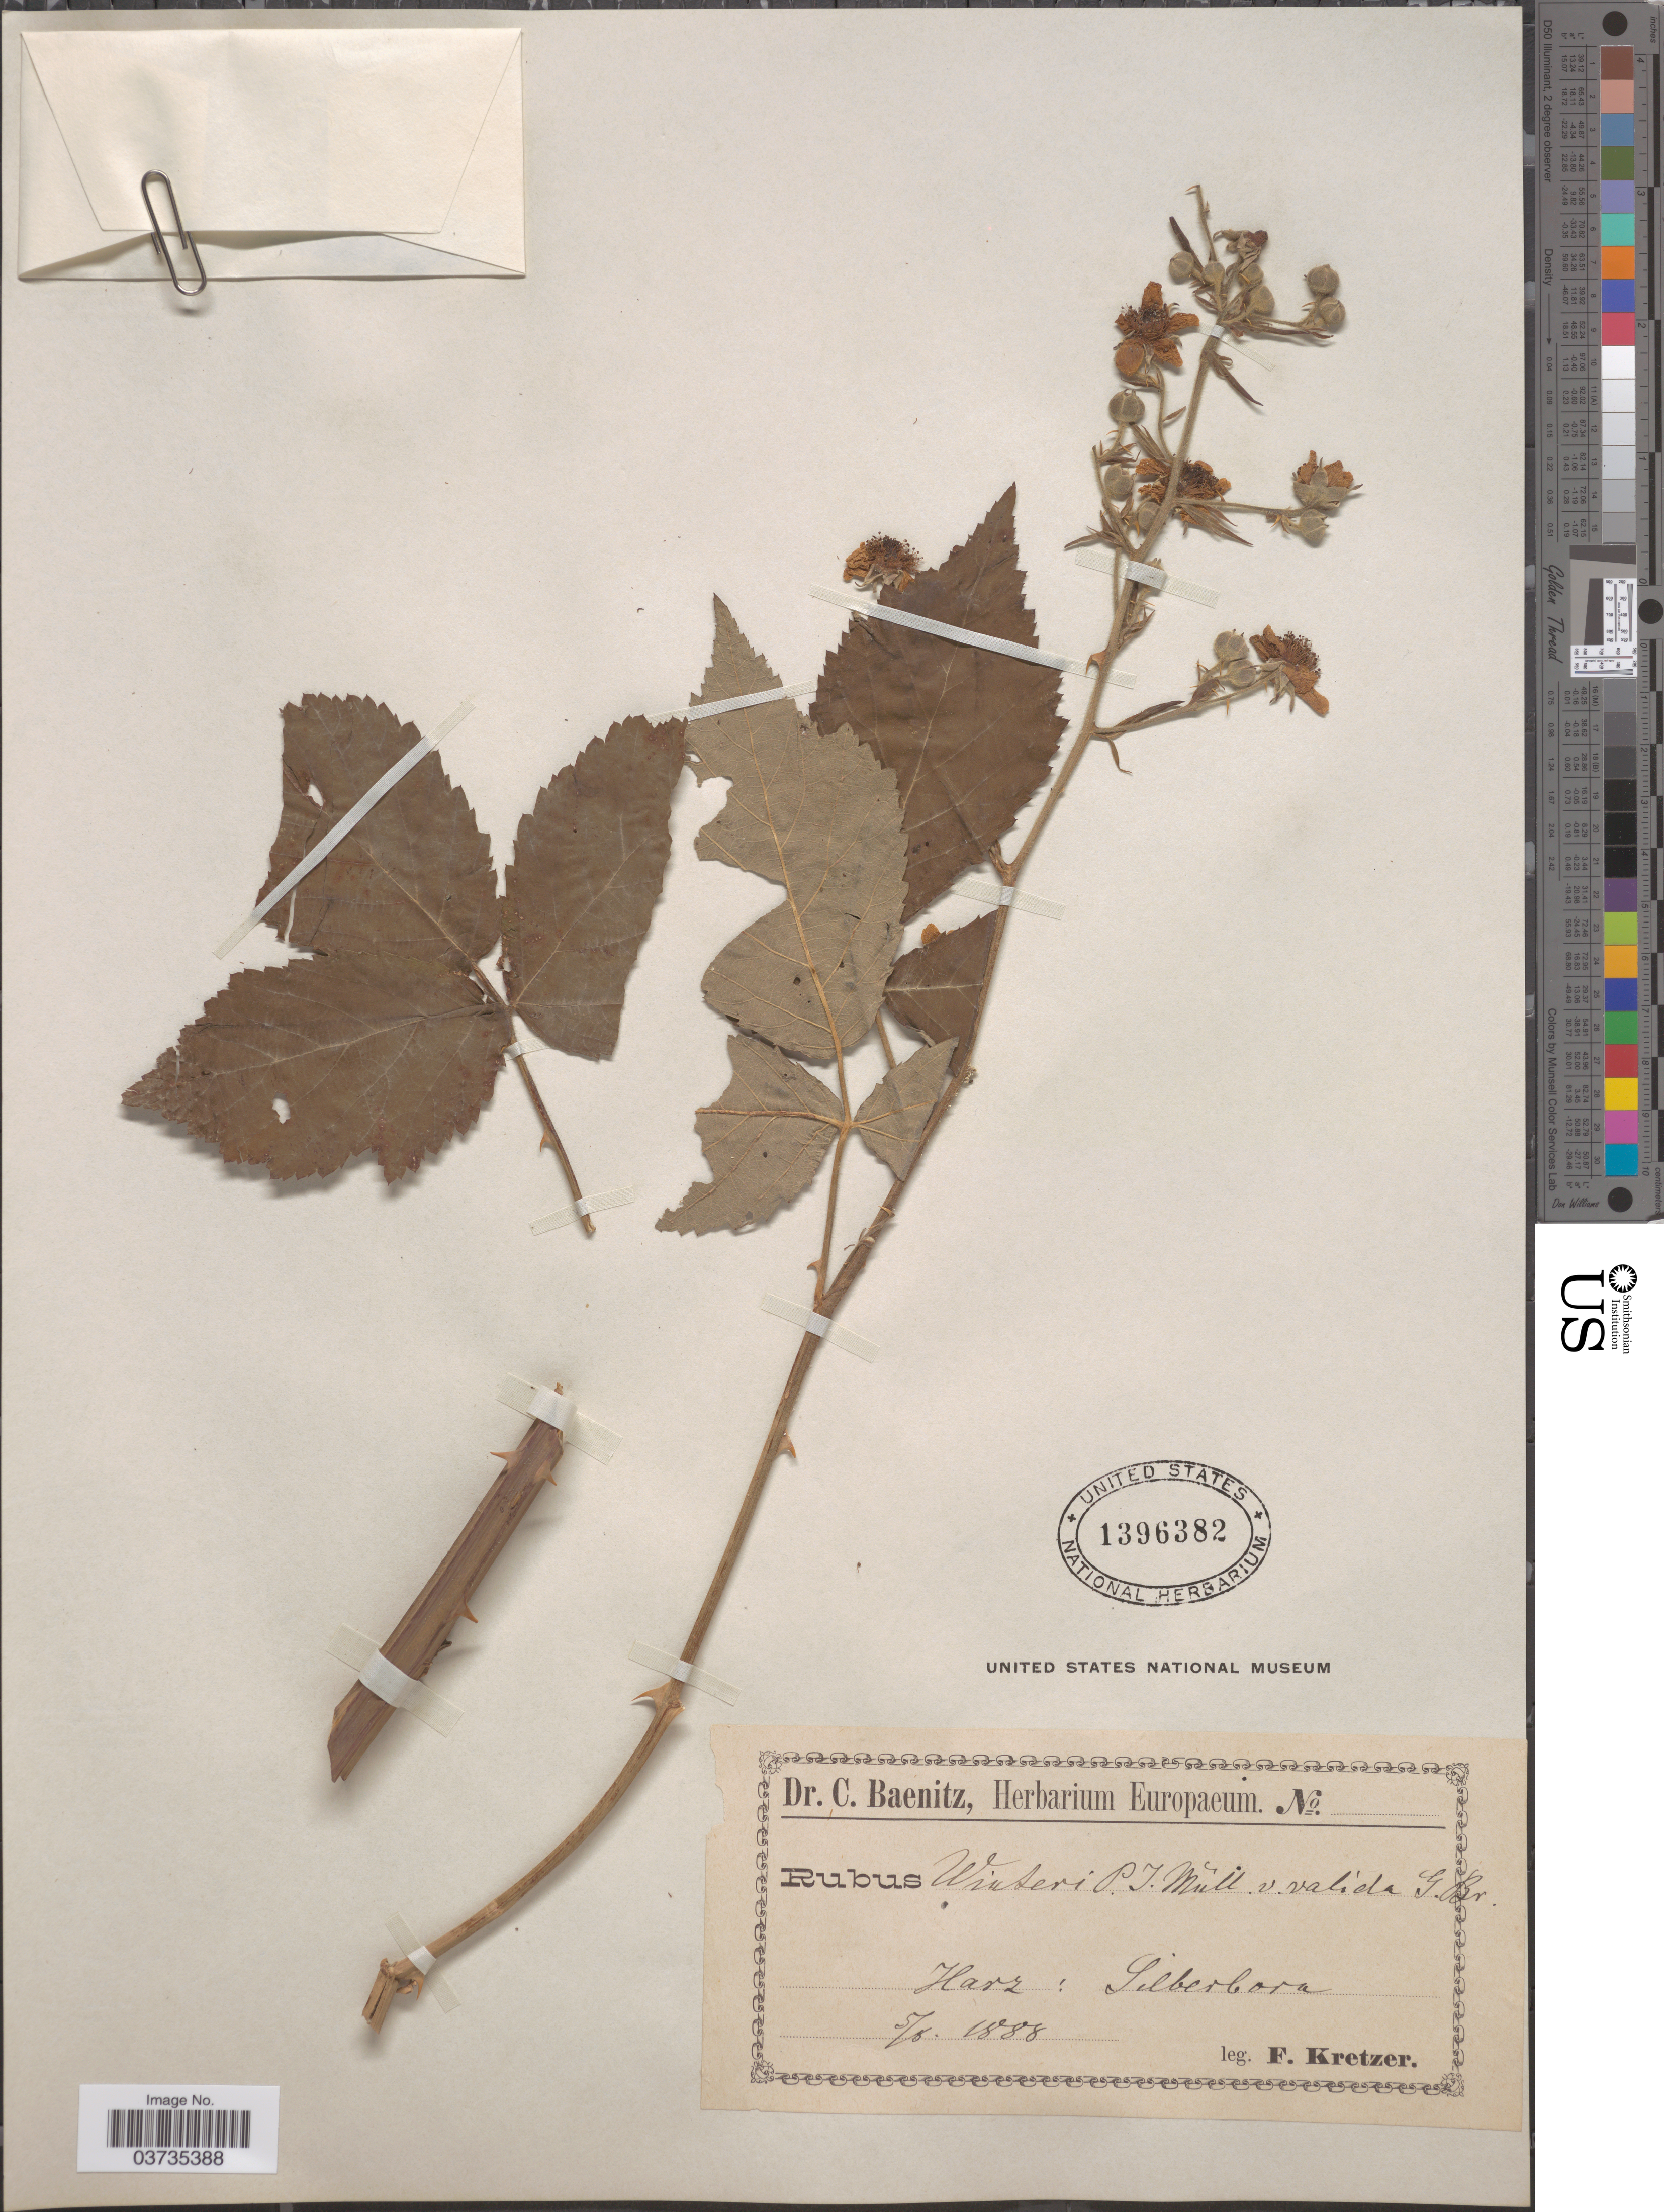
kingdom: Plantae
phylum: Tracheophyta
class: Magnoliopsida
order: Rosales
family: Rosaceae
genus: Rubus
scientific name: Rubus winteri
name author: P.J. Müll. ex Focke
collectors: F. Kretzer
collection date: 1888-08-05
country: Germany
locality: Harz: Silberborn.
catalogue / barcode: US 1396382